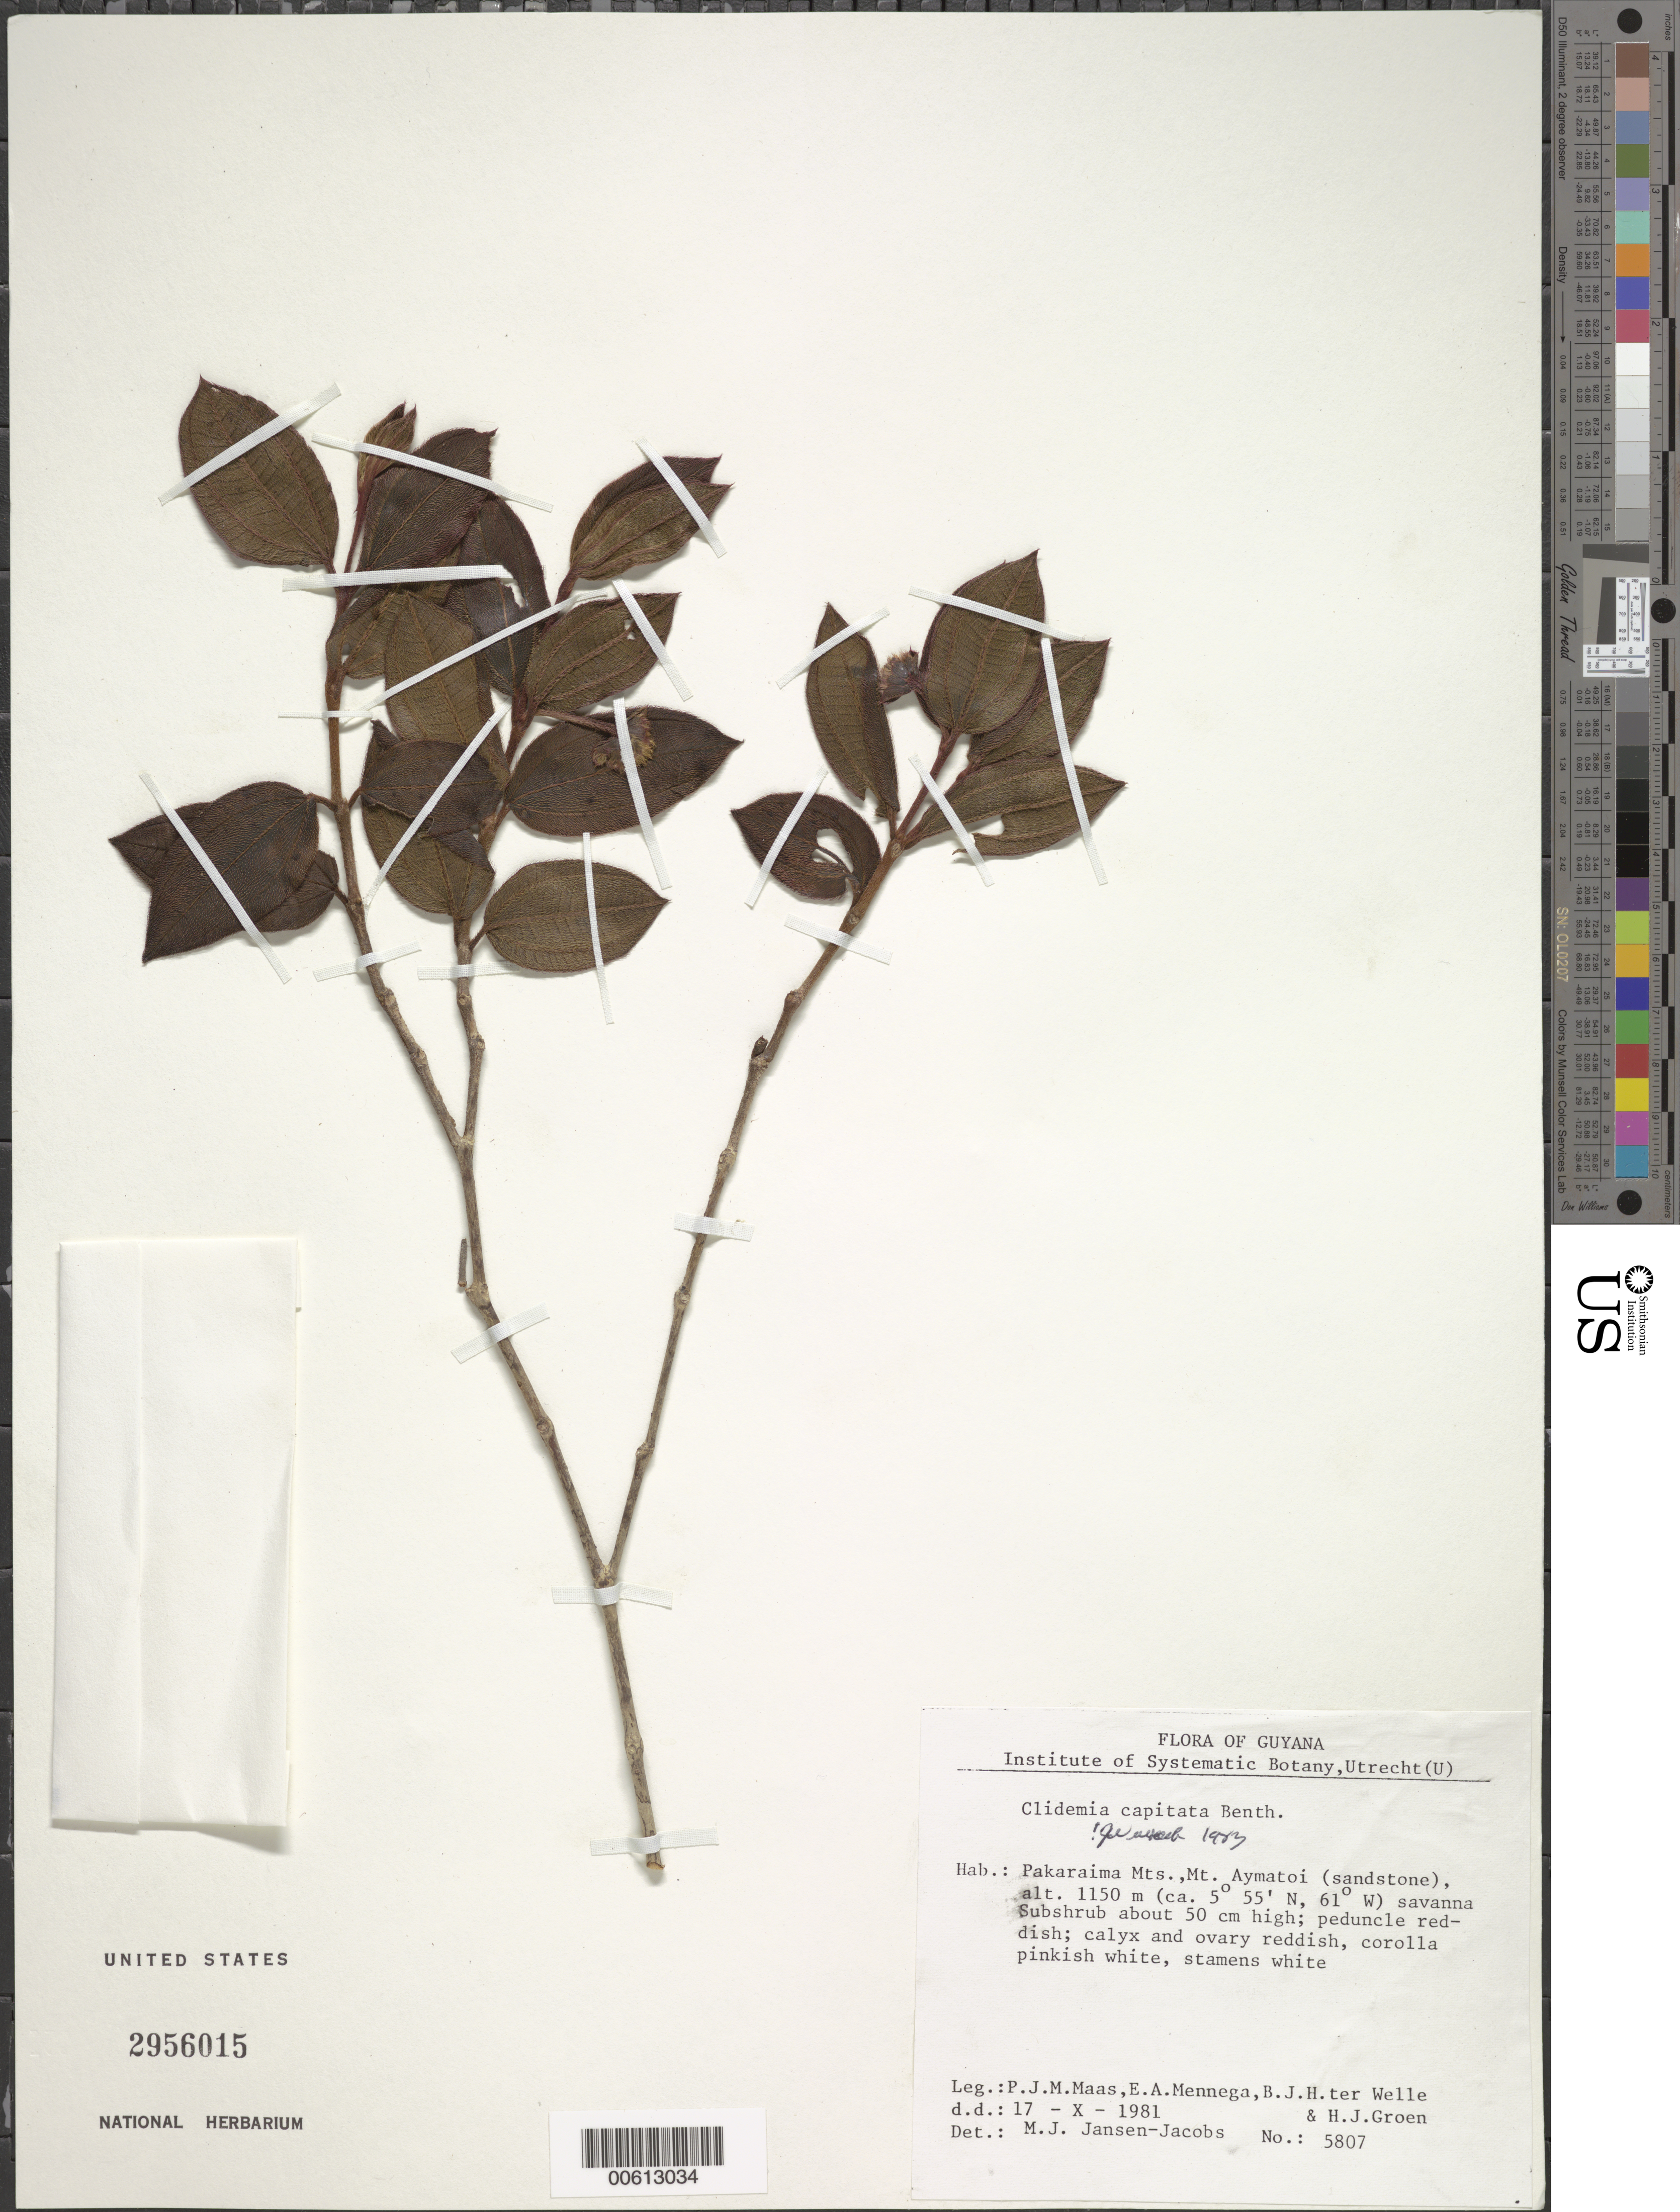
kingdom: Plantae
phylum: Tracheophyta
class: Magnoliopsida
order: Myrtales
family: Melastomataceae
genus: Clidemia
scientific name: Clidemia capitata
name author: Benth.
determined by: Wurdack, John J., (US), US (UNITED STATES)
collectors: P. Maas, E. A. Mennega, B. Welle & H. Groen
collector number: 5807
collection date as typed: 17-Oct-81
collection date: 1981-10-17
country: Guyana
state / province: Cuyuni-Mazaruni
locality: Mt. Aymatoi, Pakaraima Mts.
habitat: Sandstone, savanna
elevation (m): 1150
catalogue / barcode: US 2956015